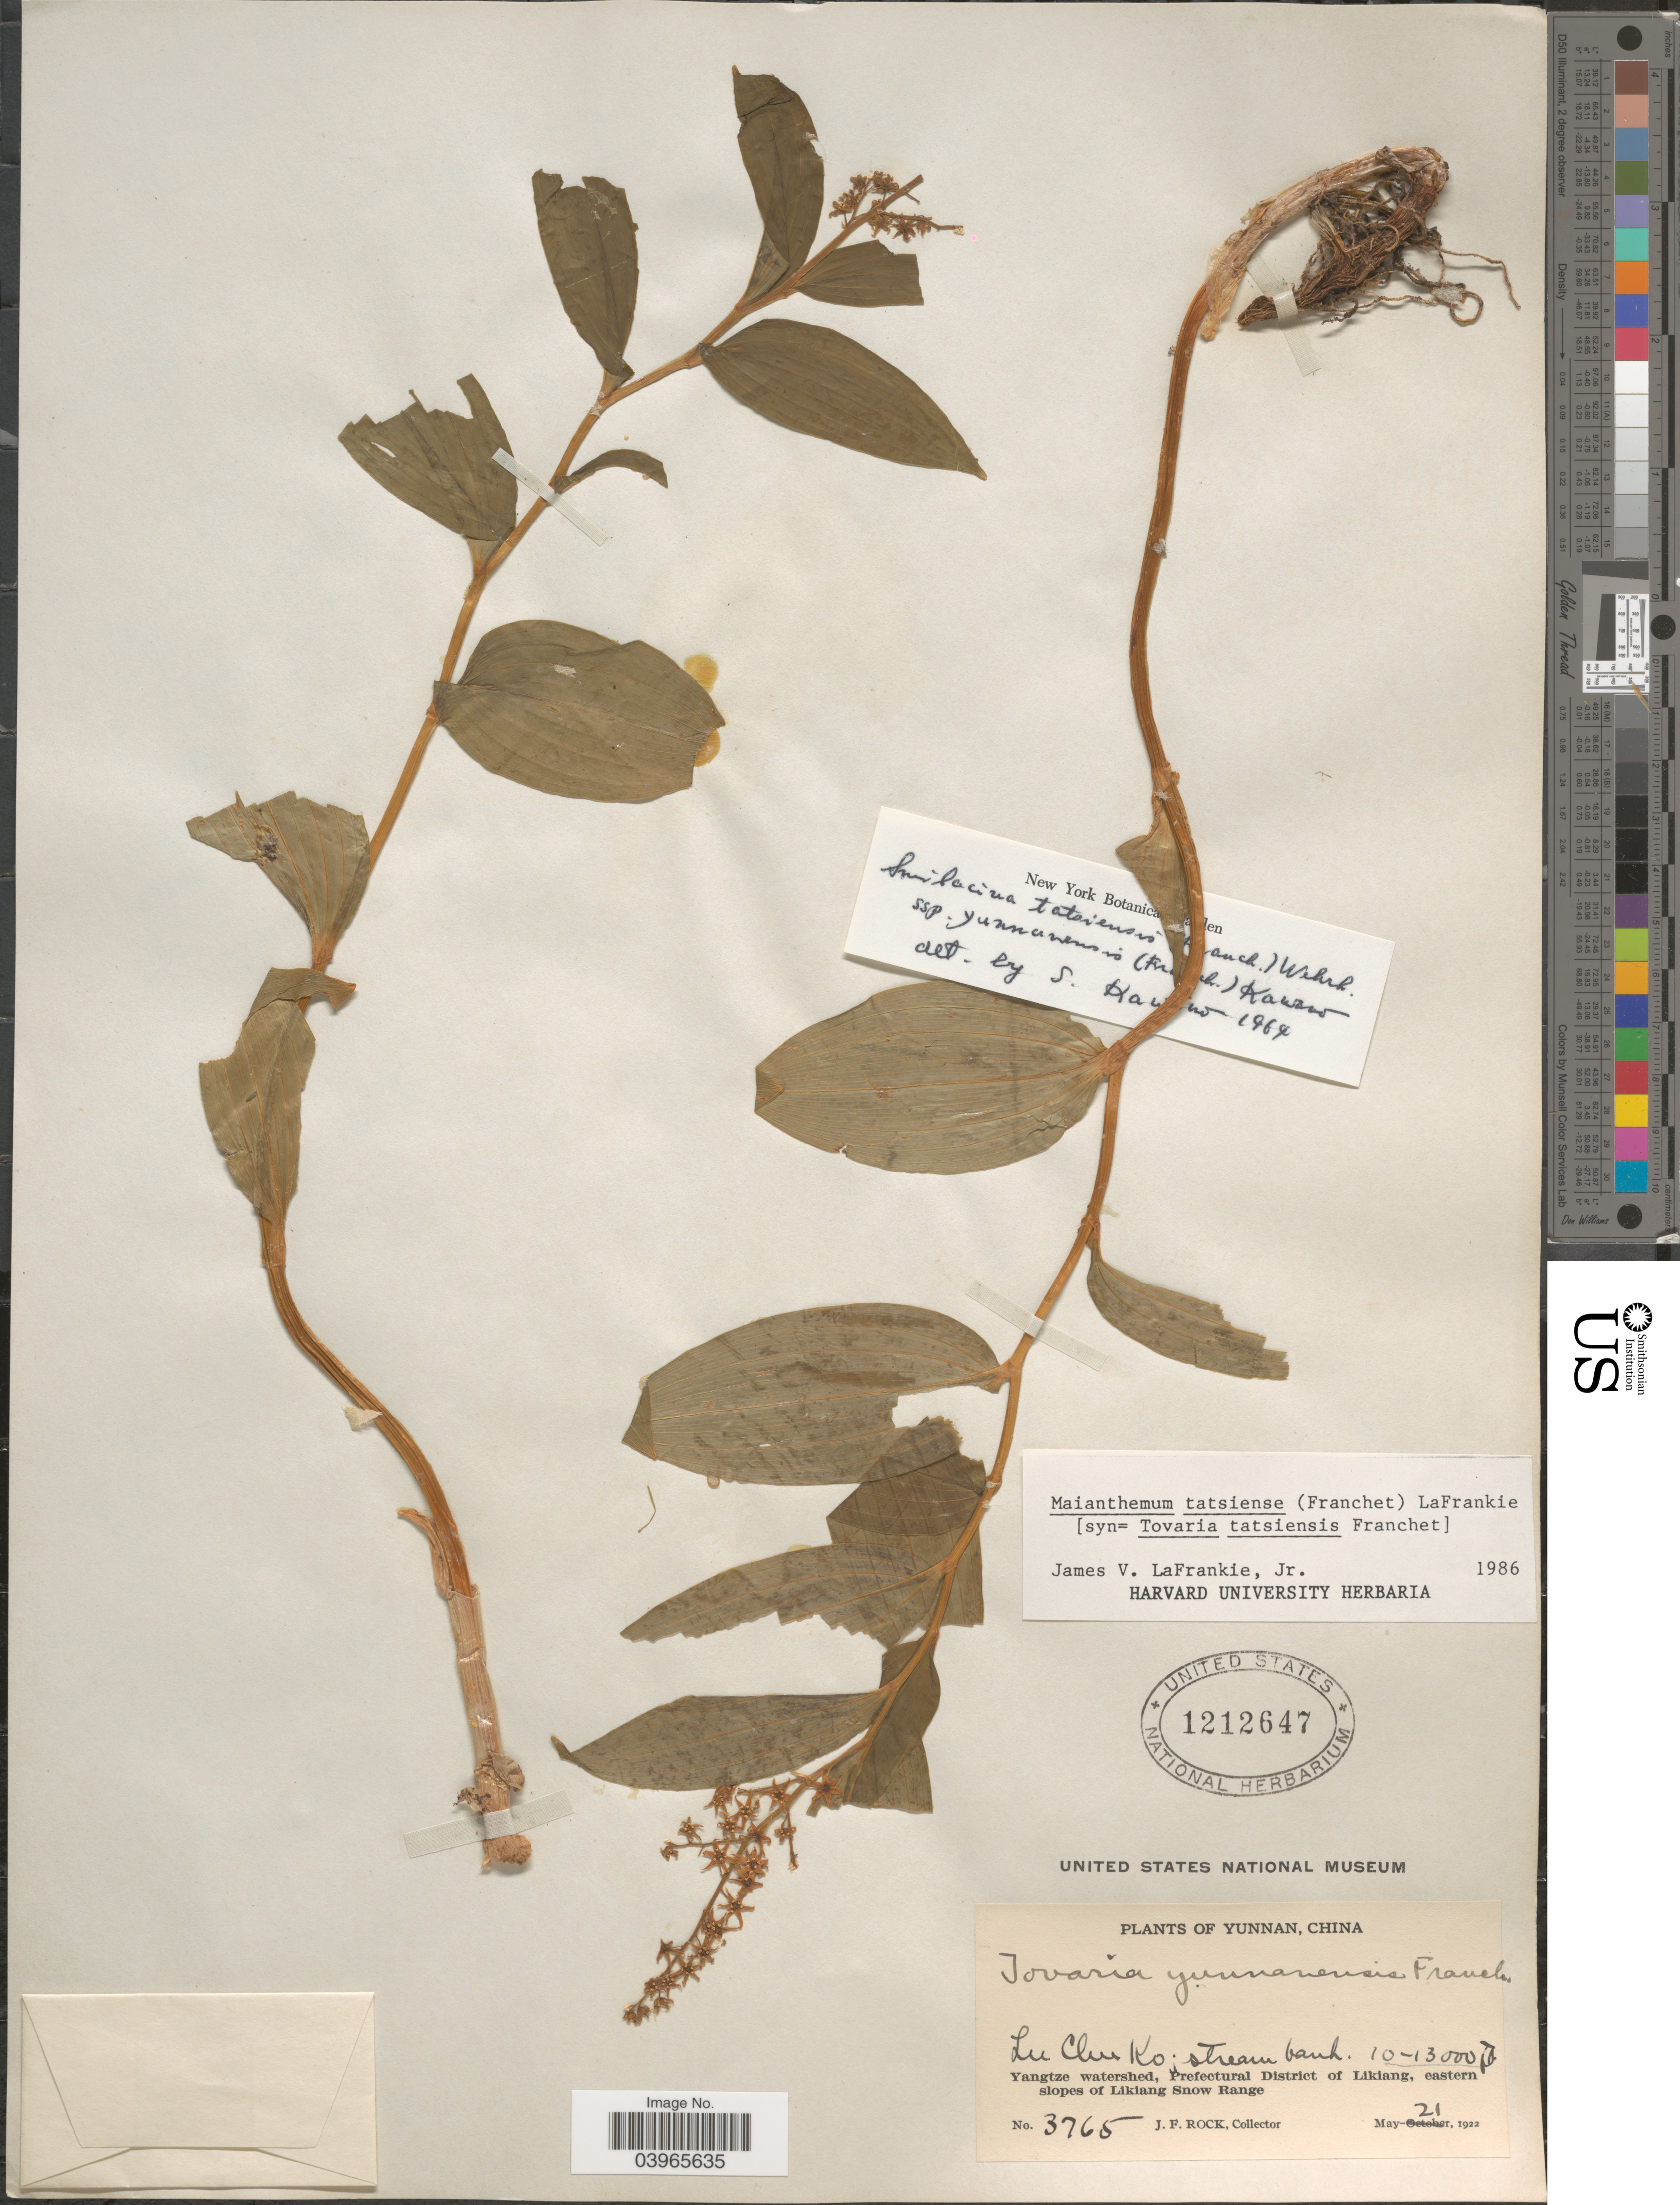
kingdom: Plantae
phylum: Tracheophyta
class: Liliopsida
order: Asparagales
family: Asparagaceae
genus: Maianthemum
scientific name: Maianthemum tatsienense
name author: (Franch.) La Frankie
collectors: J. Rock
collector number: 3765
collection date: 1922-05-21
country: China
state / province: Yunnan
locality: Lu Chu Ko; stream bank. Yangtze watershed, Prefectural District of Likiang, eastern slopes of Likiang Snow Range.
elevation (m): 3048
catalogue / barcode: US 1212647